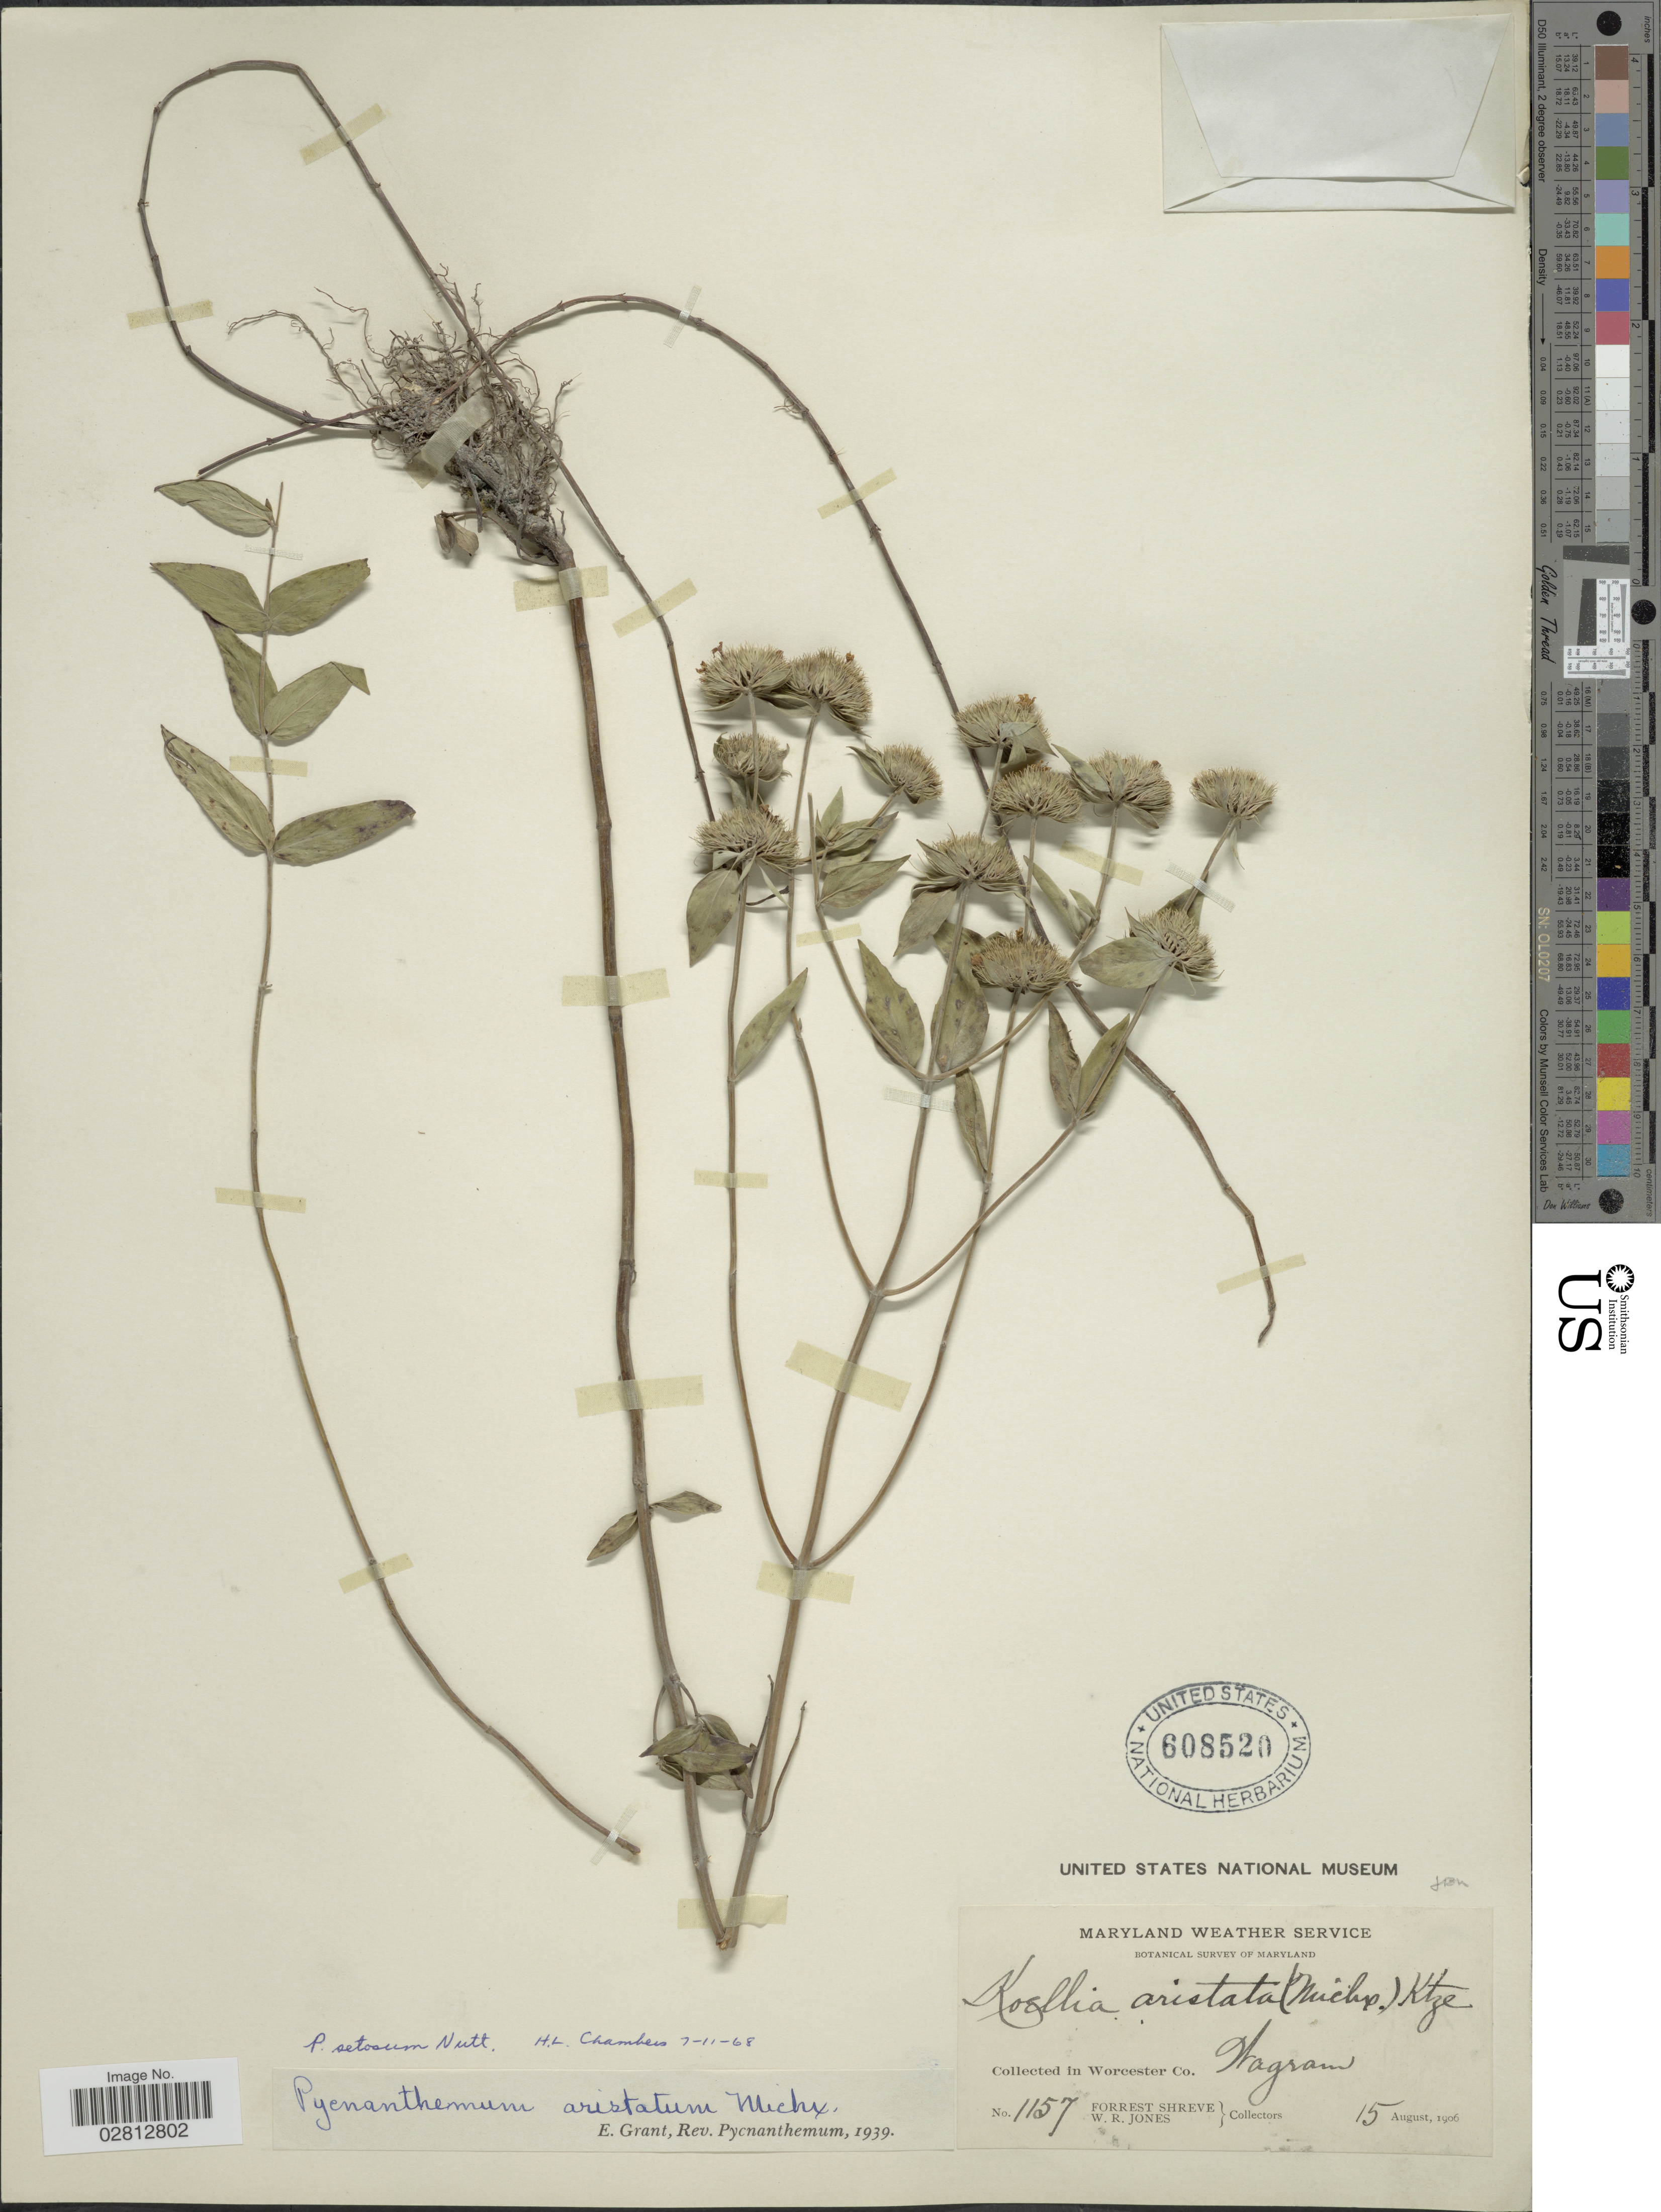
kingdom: Plantae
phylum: Tracheophyta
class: Magnoliopsida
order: Lamiales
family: Lamiaceae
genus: Pycnanthemum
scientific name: Pycnanthemum setosum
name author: Nutt.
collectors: F. Shreve & W. R. Jones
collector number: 1157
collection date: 1906-08-15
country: United States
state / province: Maryland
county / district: Worcester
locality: Collected in Worcester Co. Wagram.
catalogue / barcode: US 608520